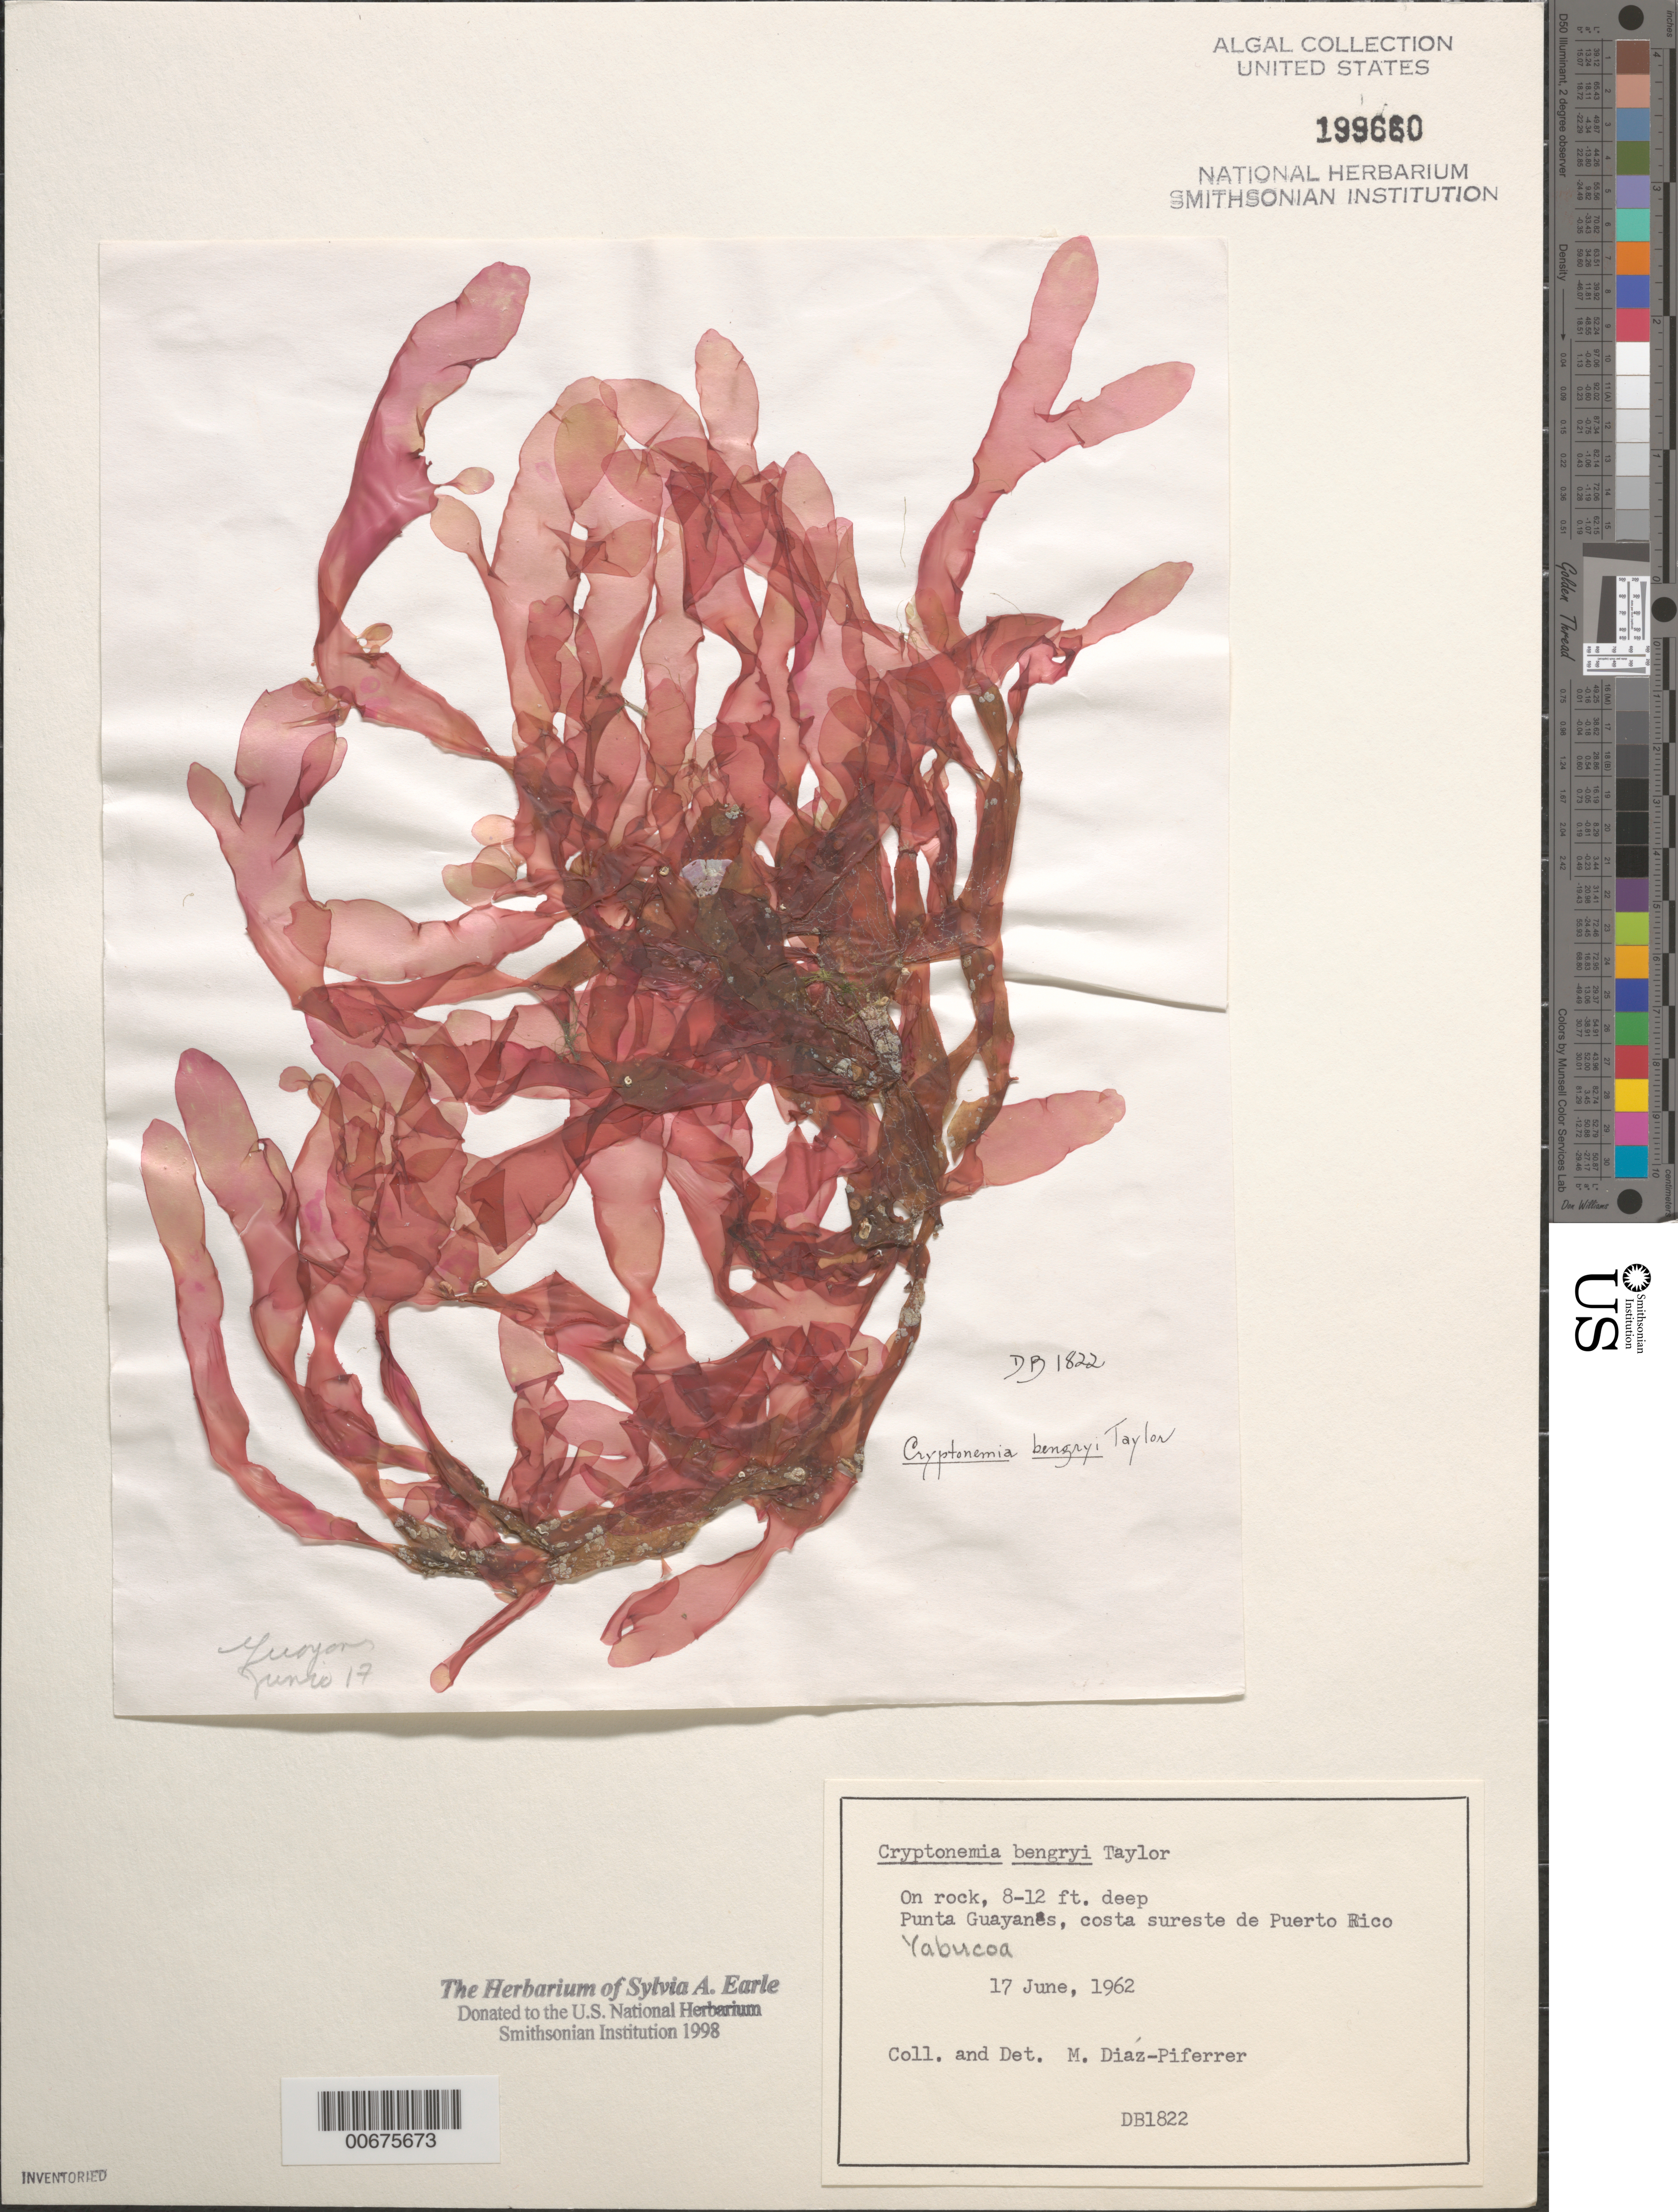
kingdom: Plantae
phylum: Rhodophyta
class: Florideophyceae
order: Halymeniales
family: Halymeniaceae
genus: Cryptonemia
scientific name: Cryptonemia bengryi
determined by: Diaz-Piferrer, M.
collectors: M. Diaz-Piferrer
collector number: Db 1822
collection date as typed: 17 Jun 1962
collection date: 1962-06-17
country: Puerto Rico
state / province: Yabucoa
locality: Punta guayanes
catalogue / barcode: US 199660